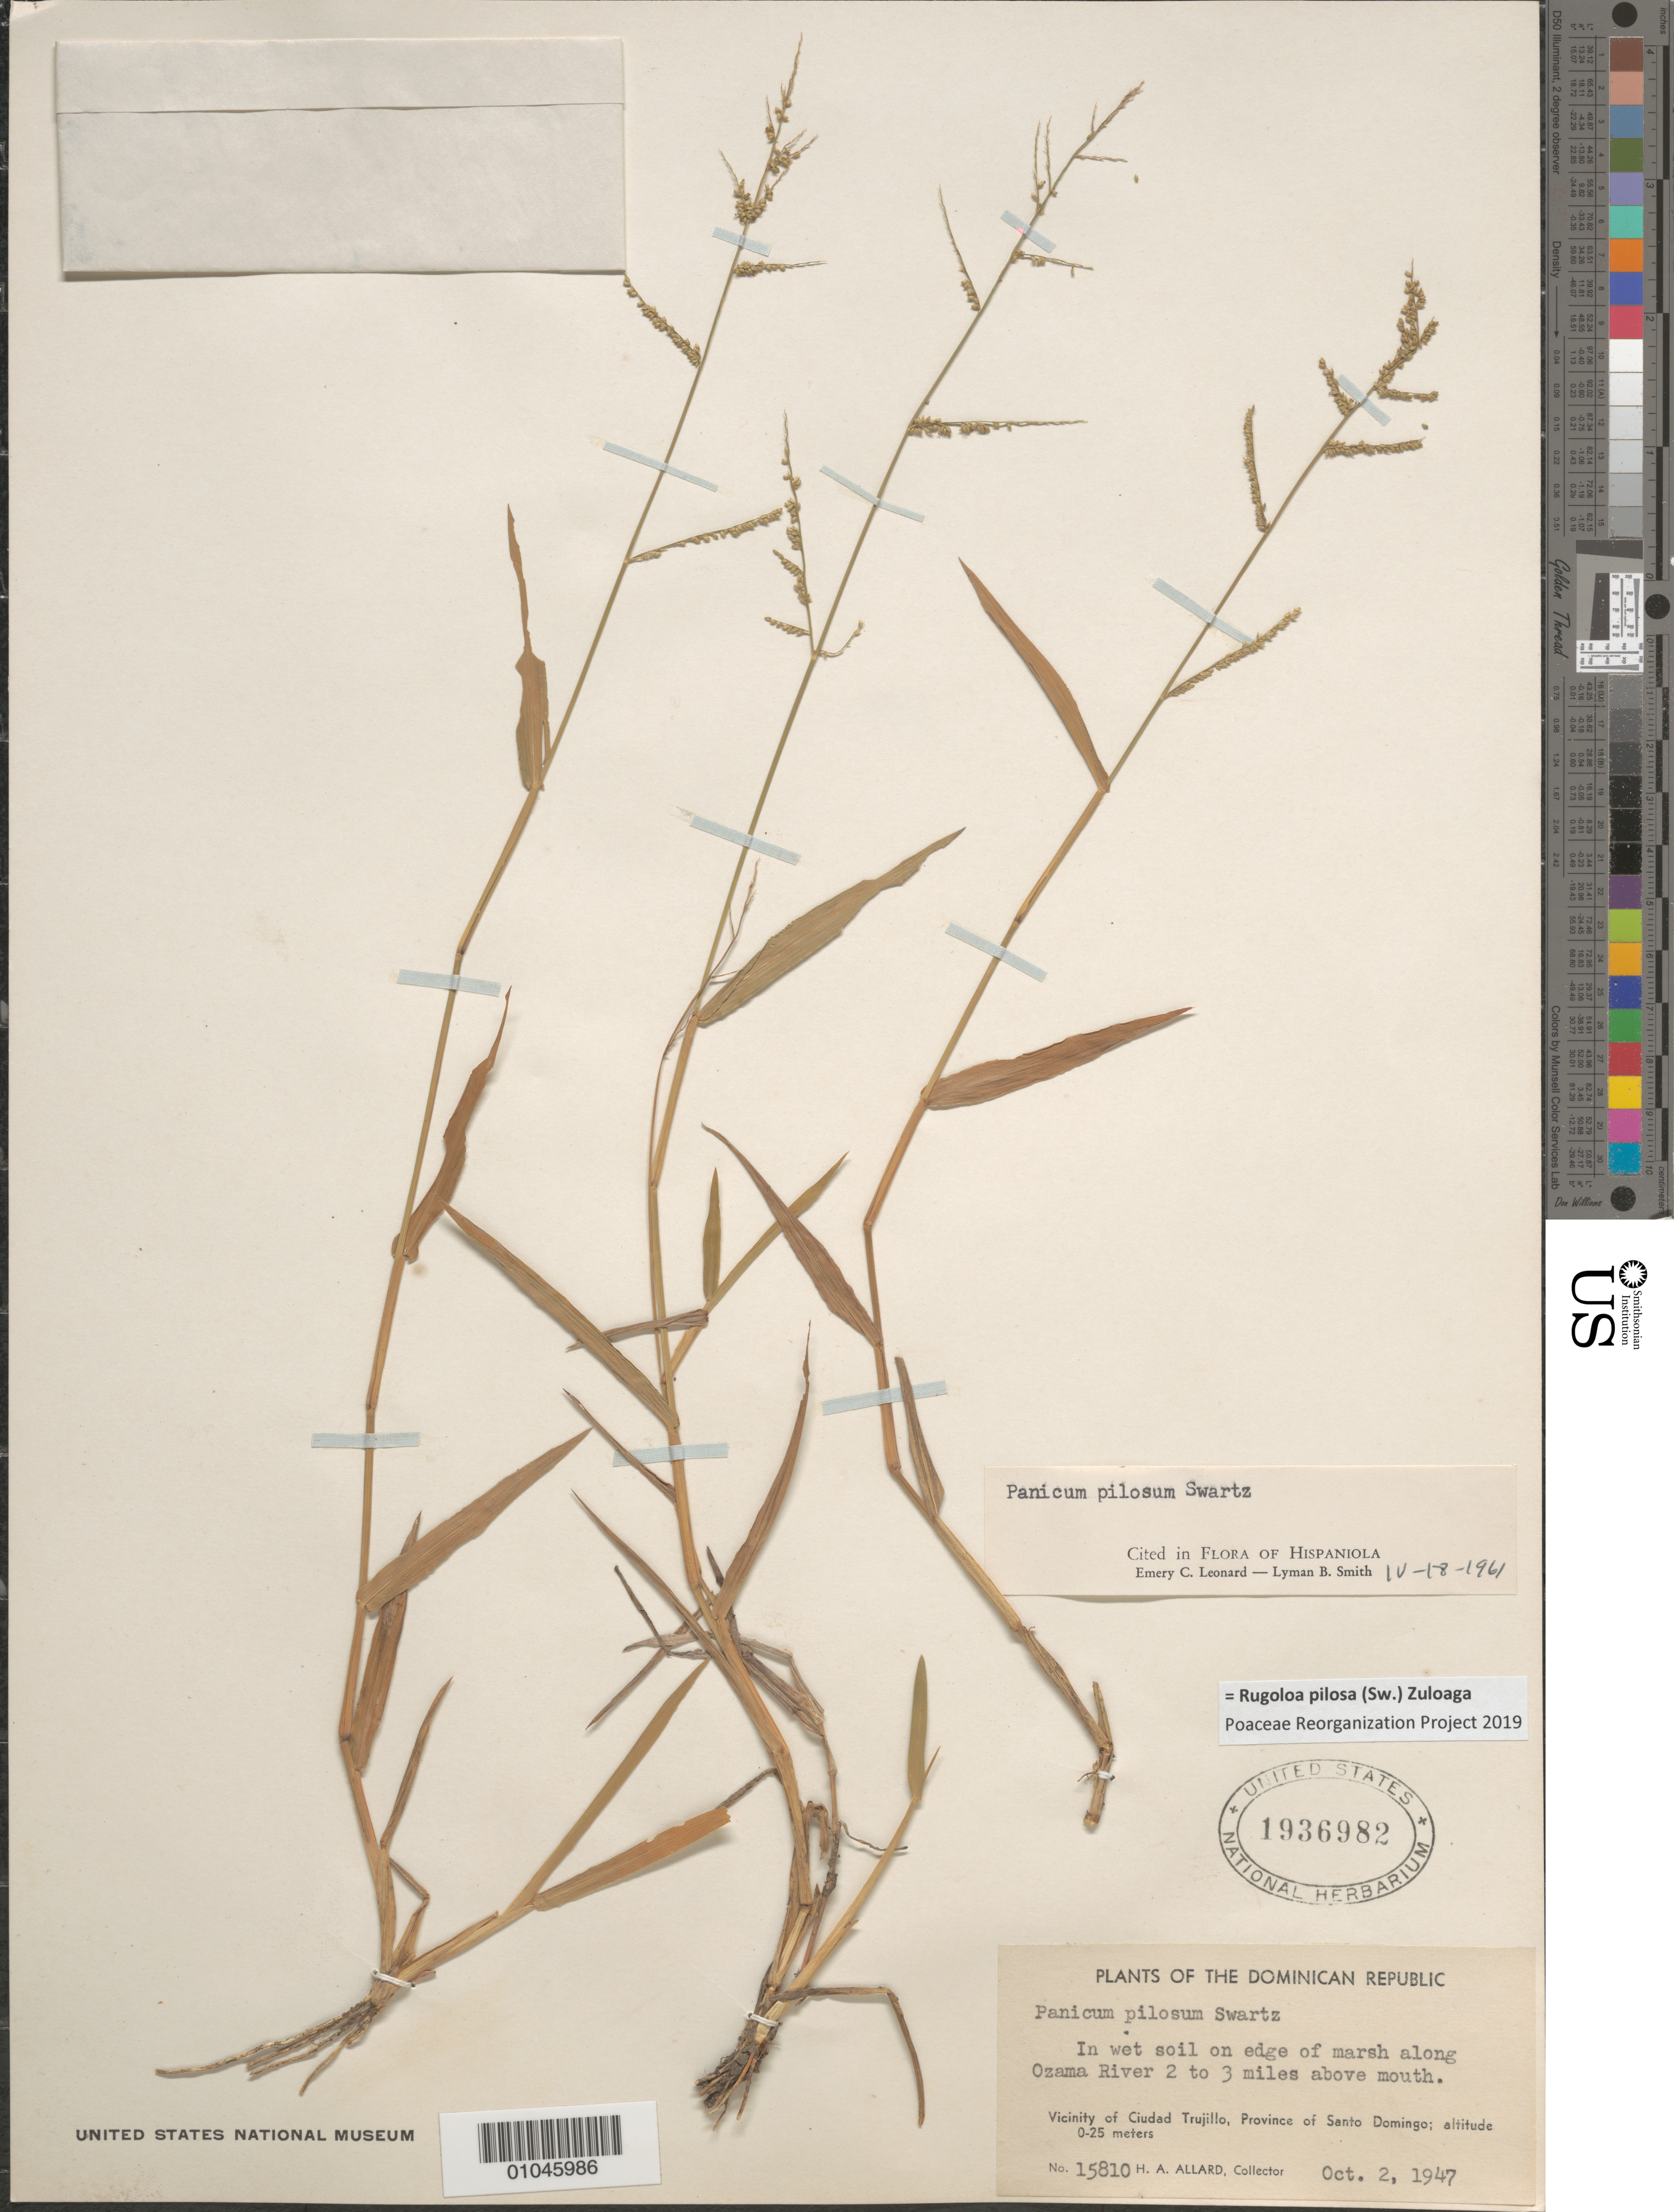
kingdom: Plantae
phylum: Tracheophyta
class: Liliopsida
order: Poales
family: Poaceae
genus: Panicum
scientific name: Panicum pilosum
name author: Sw.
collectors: H. A. Allard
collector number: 15810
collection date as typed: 02 Oct 1947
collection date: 1947-10-02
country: Dominican Republic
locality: In wet soil on edge of marsh along Ozma River 2 -3 miles above mouth. Vicinity of Cuidad Trujillo, province of Santo Domingo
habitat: in wet soil on edge of marsh along river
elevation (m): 0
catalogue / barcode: US 1936982